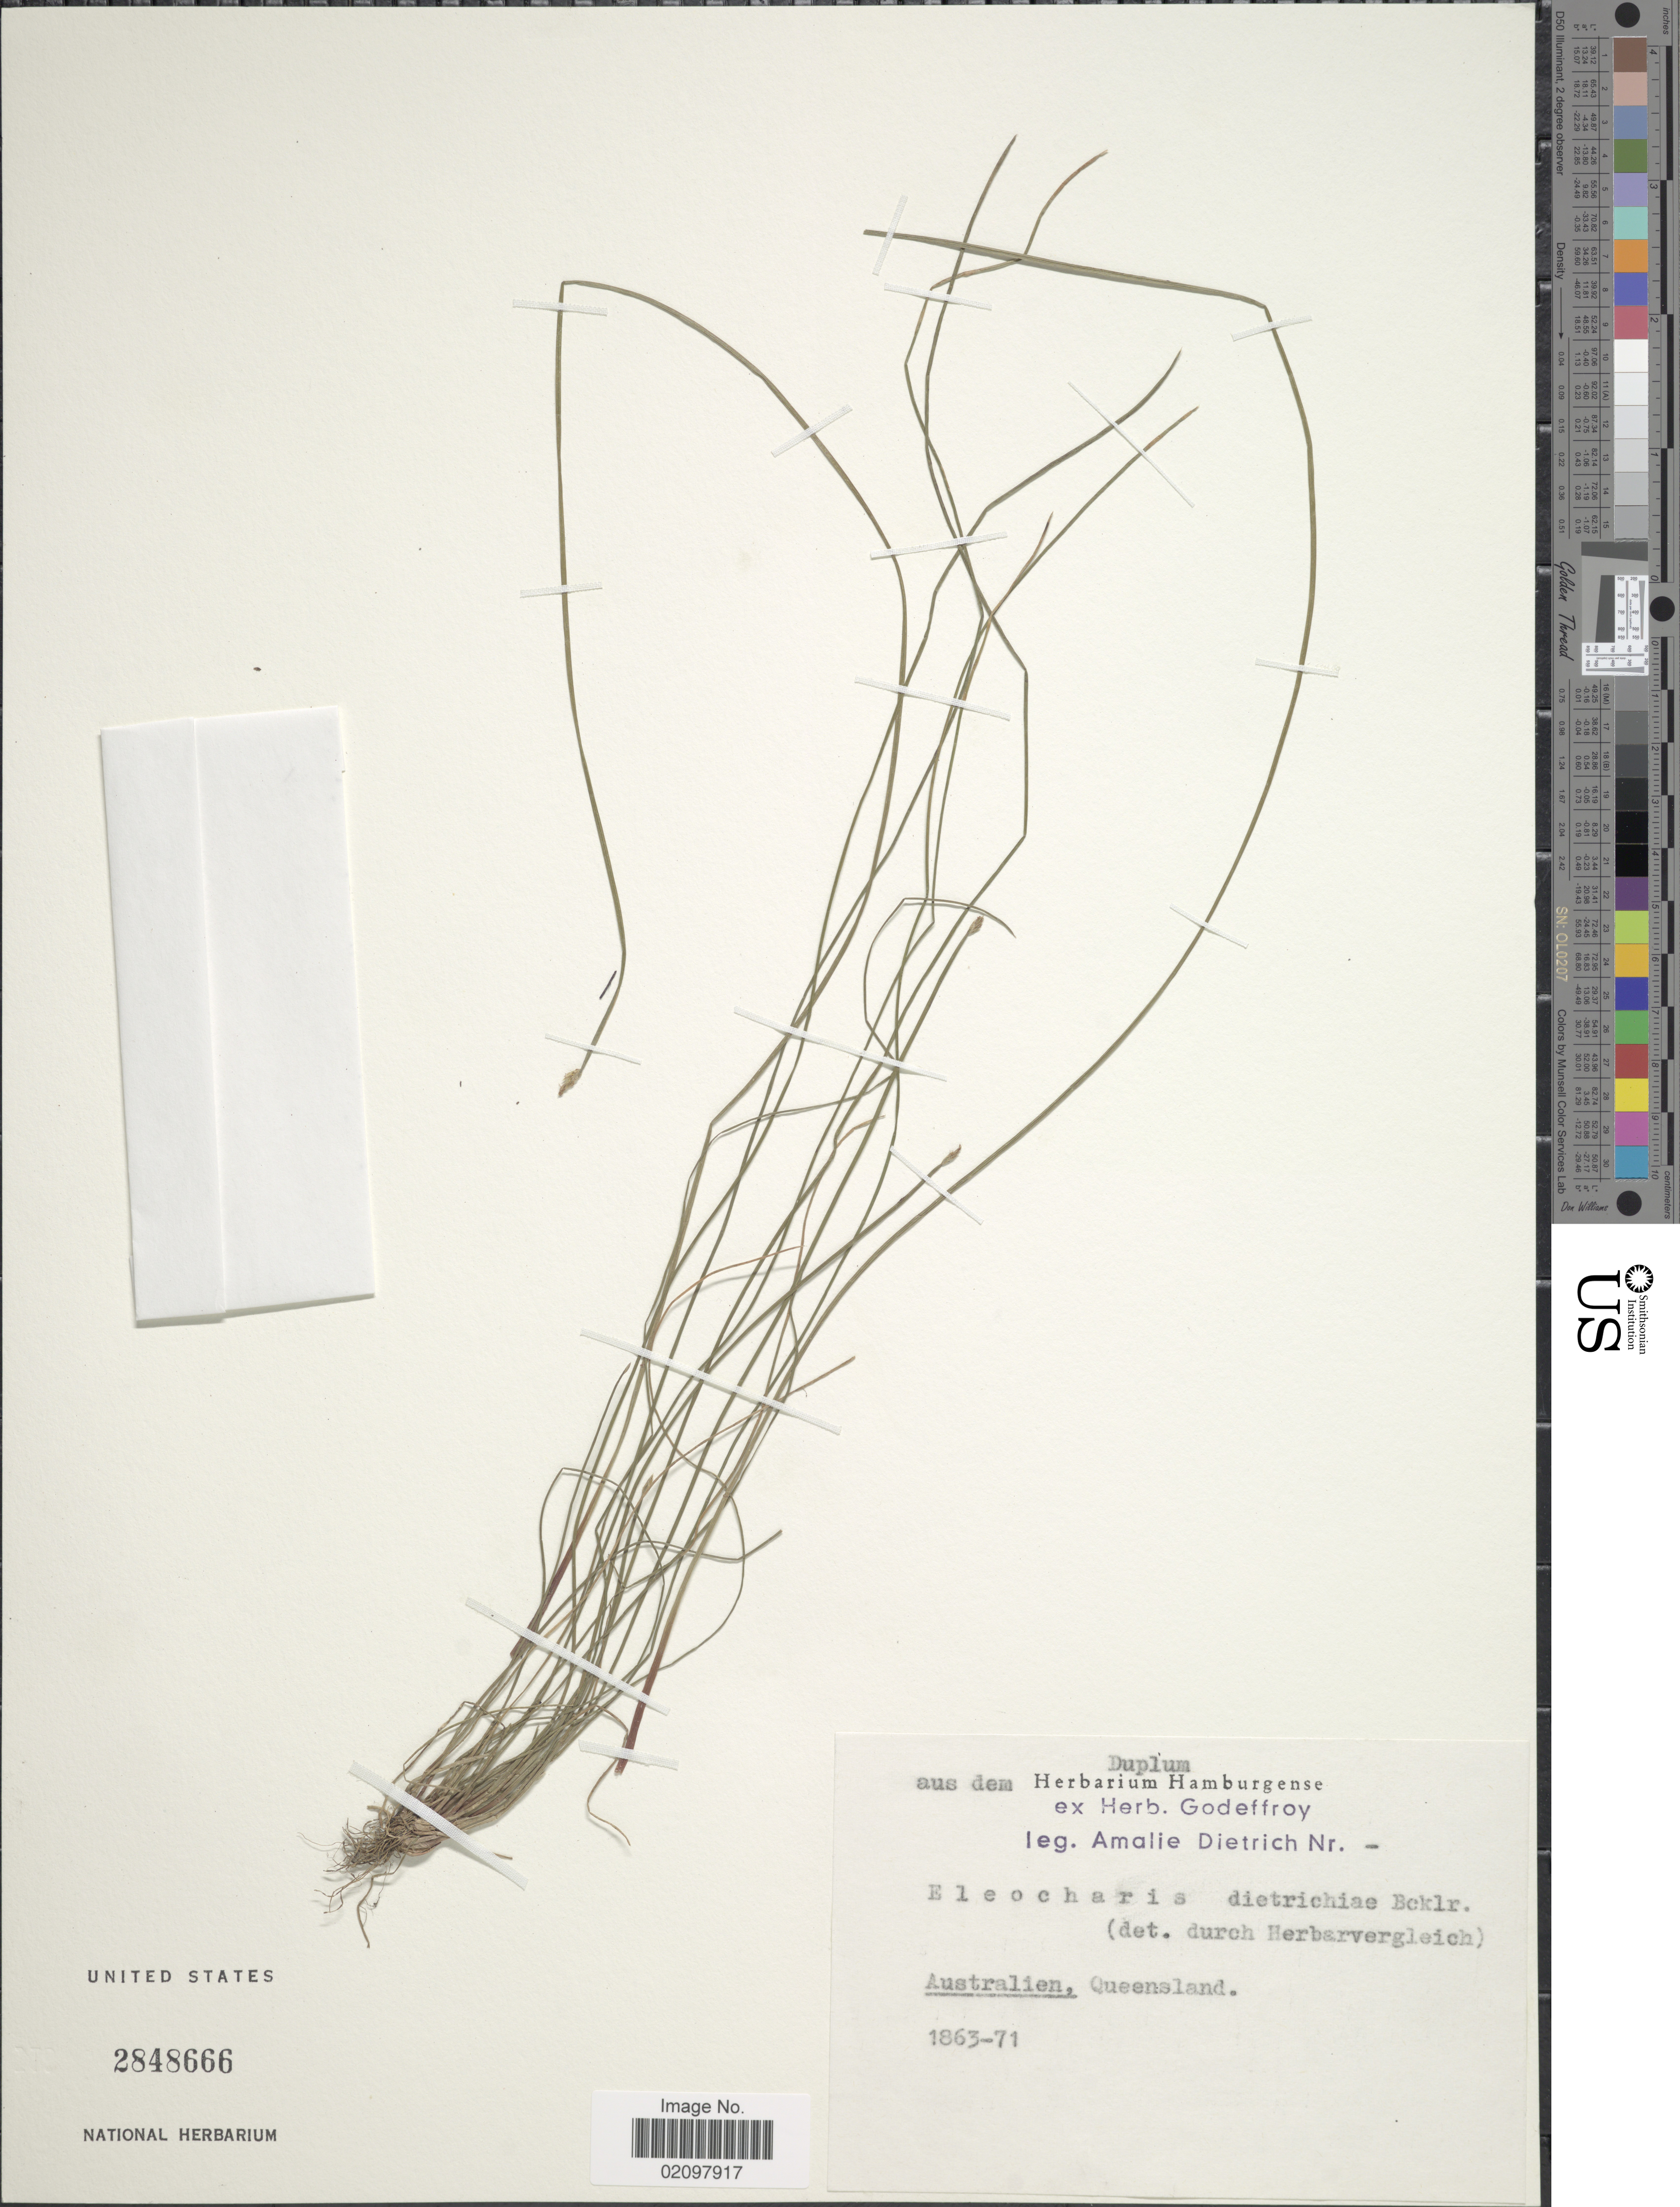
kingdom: Plantae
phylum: Tracheophyta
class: Liliopsida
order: Poales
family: Cyperaceae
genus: Eleocharis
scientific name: Eleocharis dietrichiana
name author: Boeckeler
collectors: A. Dietrich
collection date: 1863/1871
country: Australia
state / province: Queensland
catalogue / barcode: US 2848666